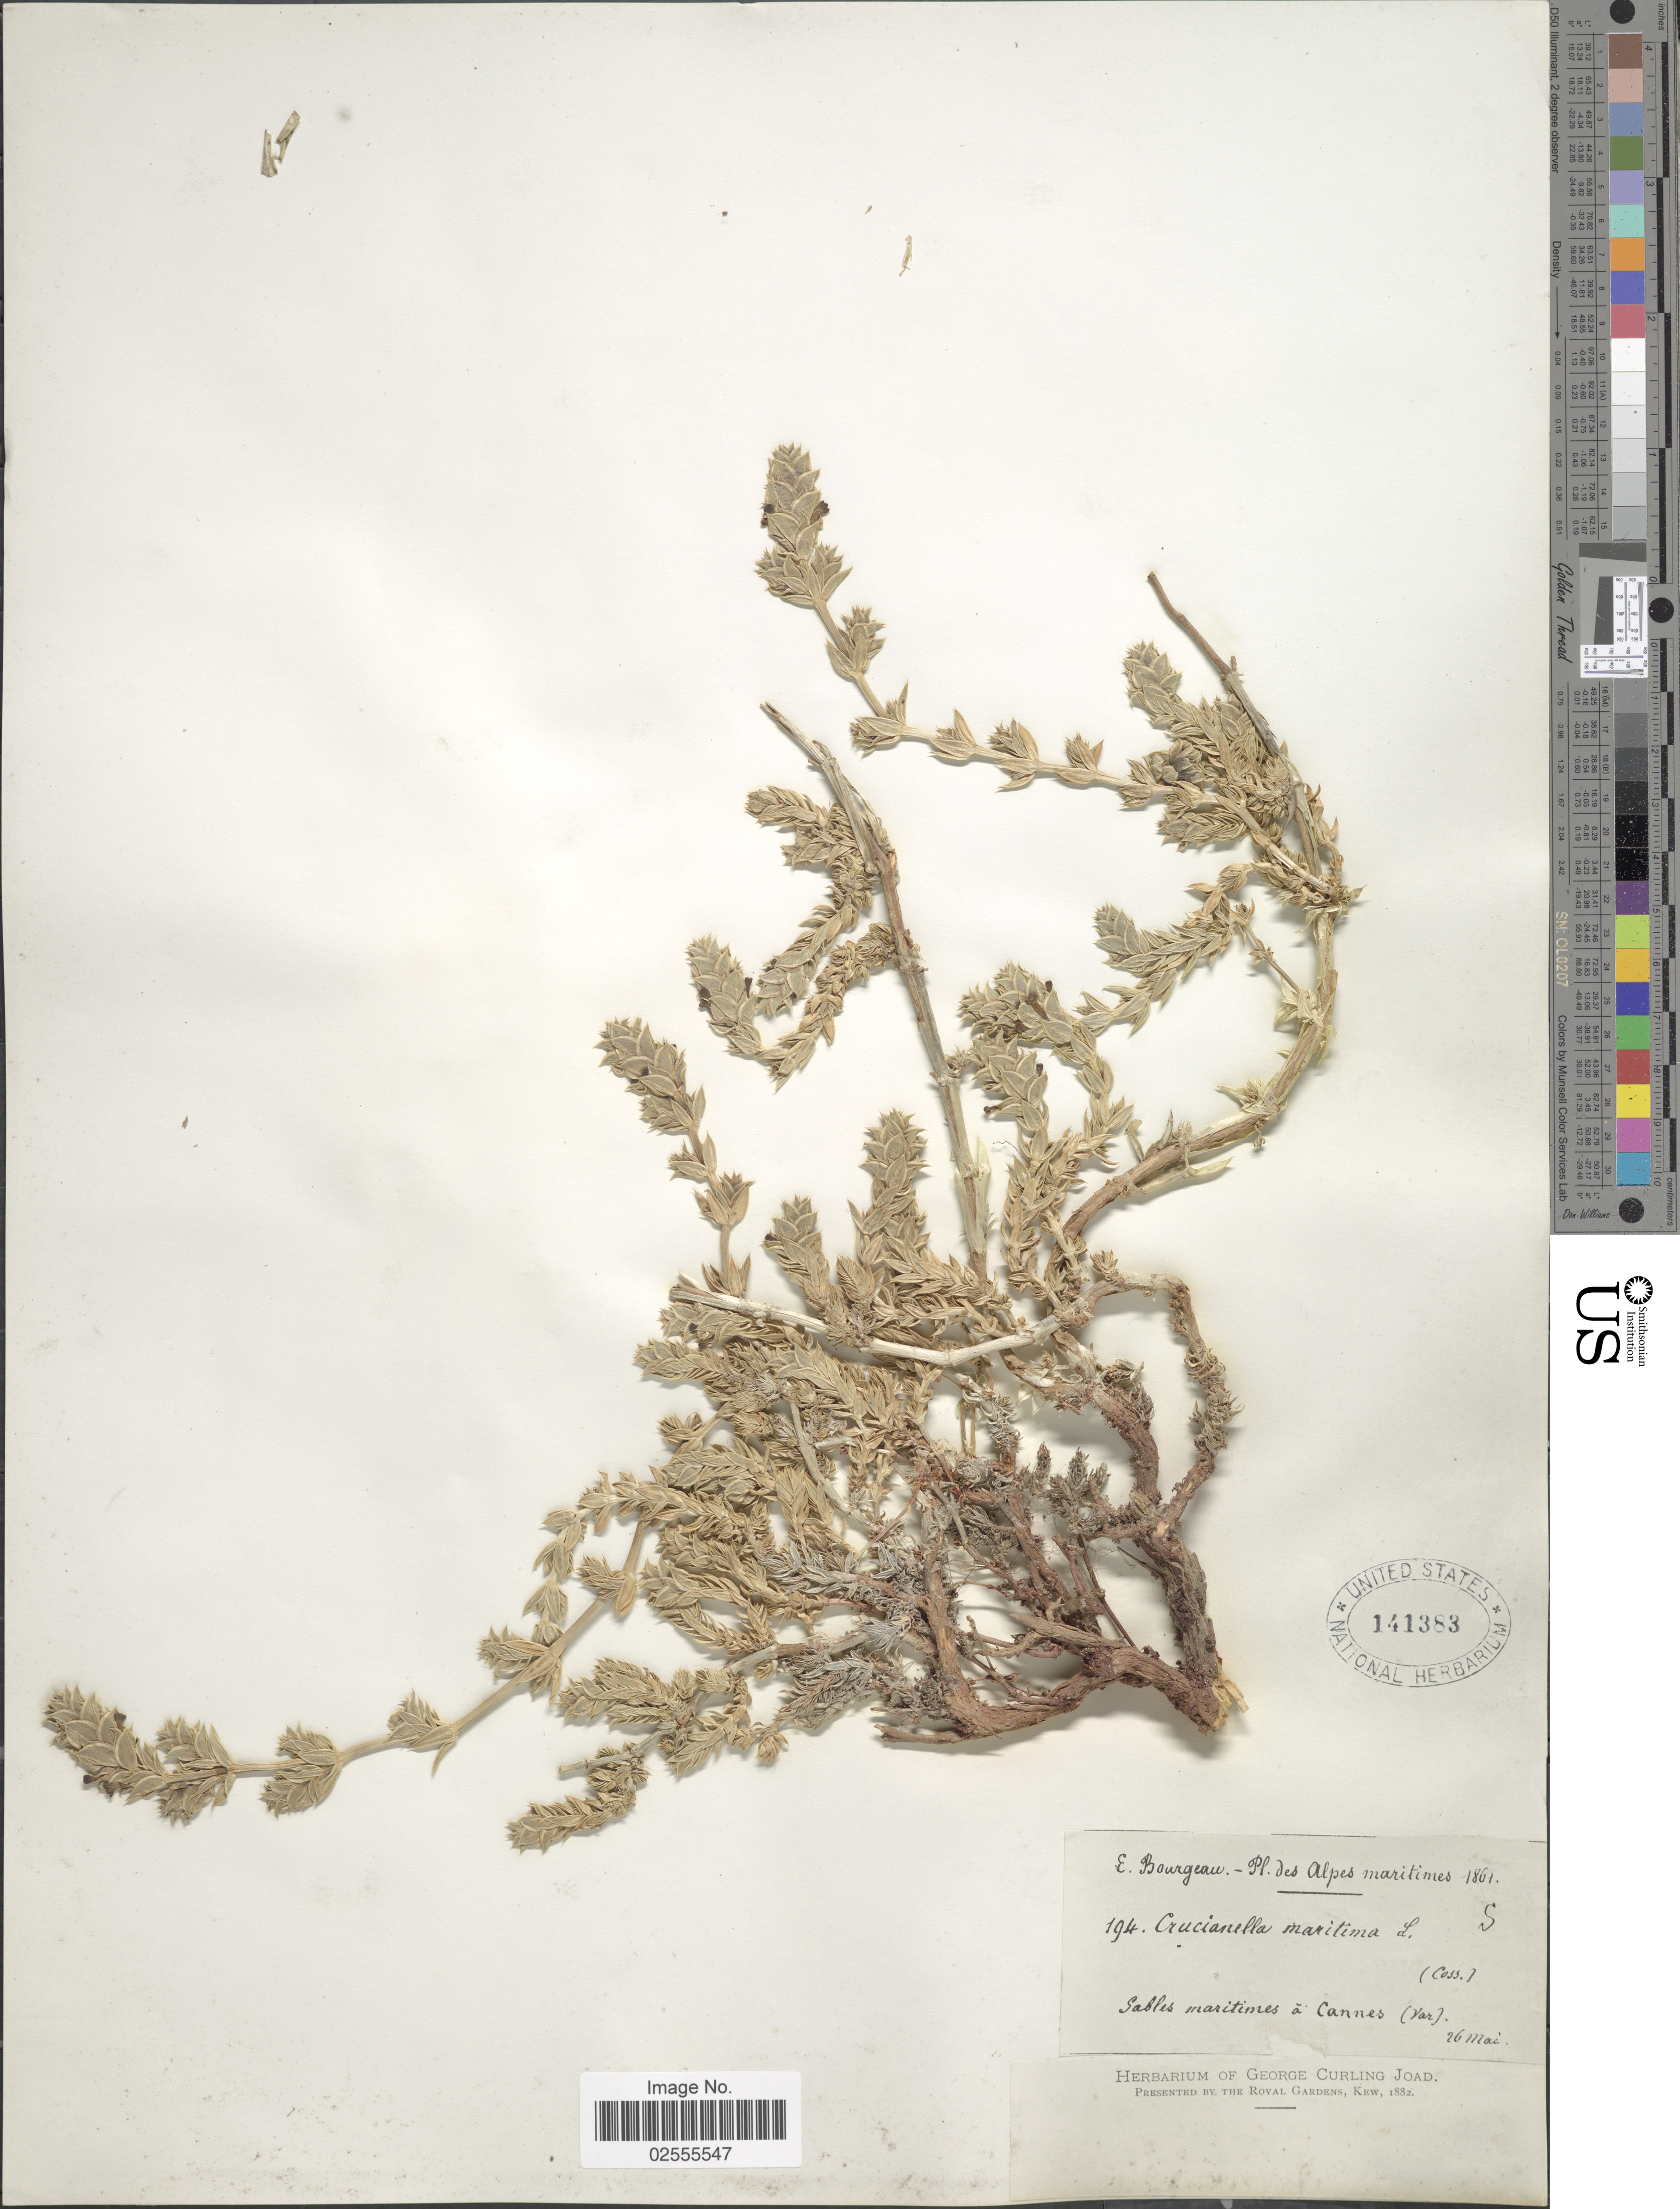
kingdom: Plantae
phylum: Tracheophyta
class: Magnoliopsida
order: Gentianales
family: Rubiaceae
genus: Crucianella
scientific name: Crucianella maritima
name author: L.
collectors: E. Bourgeau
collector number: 194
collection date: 1861-05-26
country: France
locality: Alpes maritimes, sables maritimes a Cannes (Var.)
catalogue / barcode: US 141383